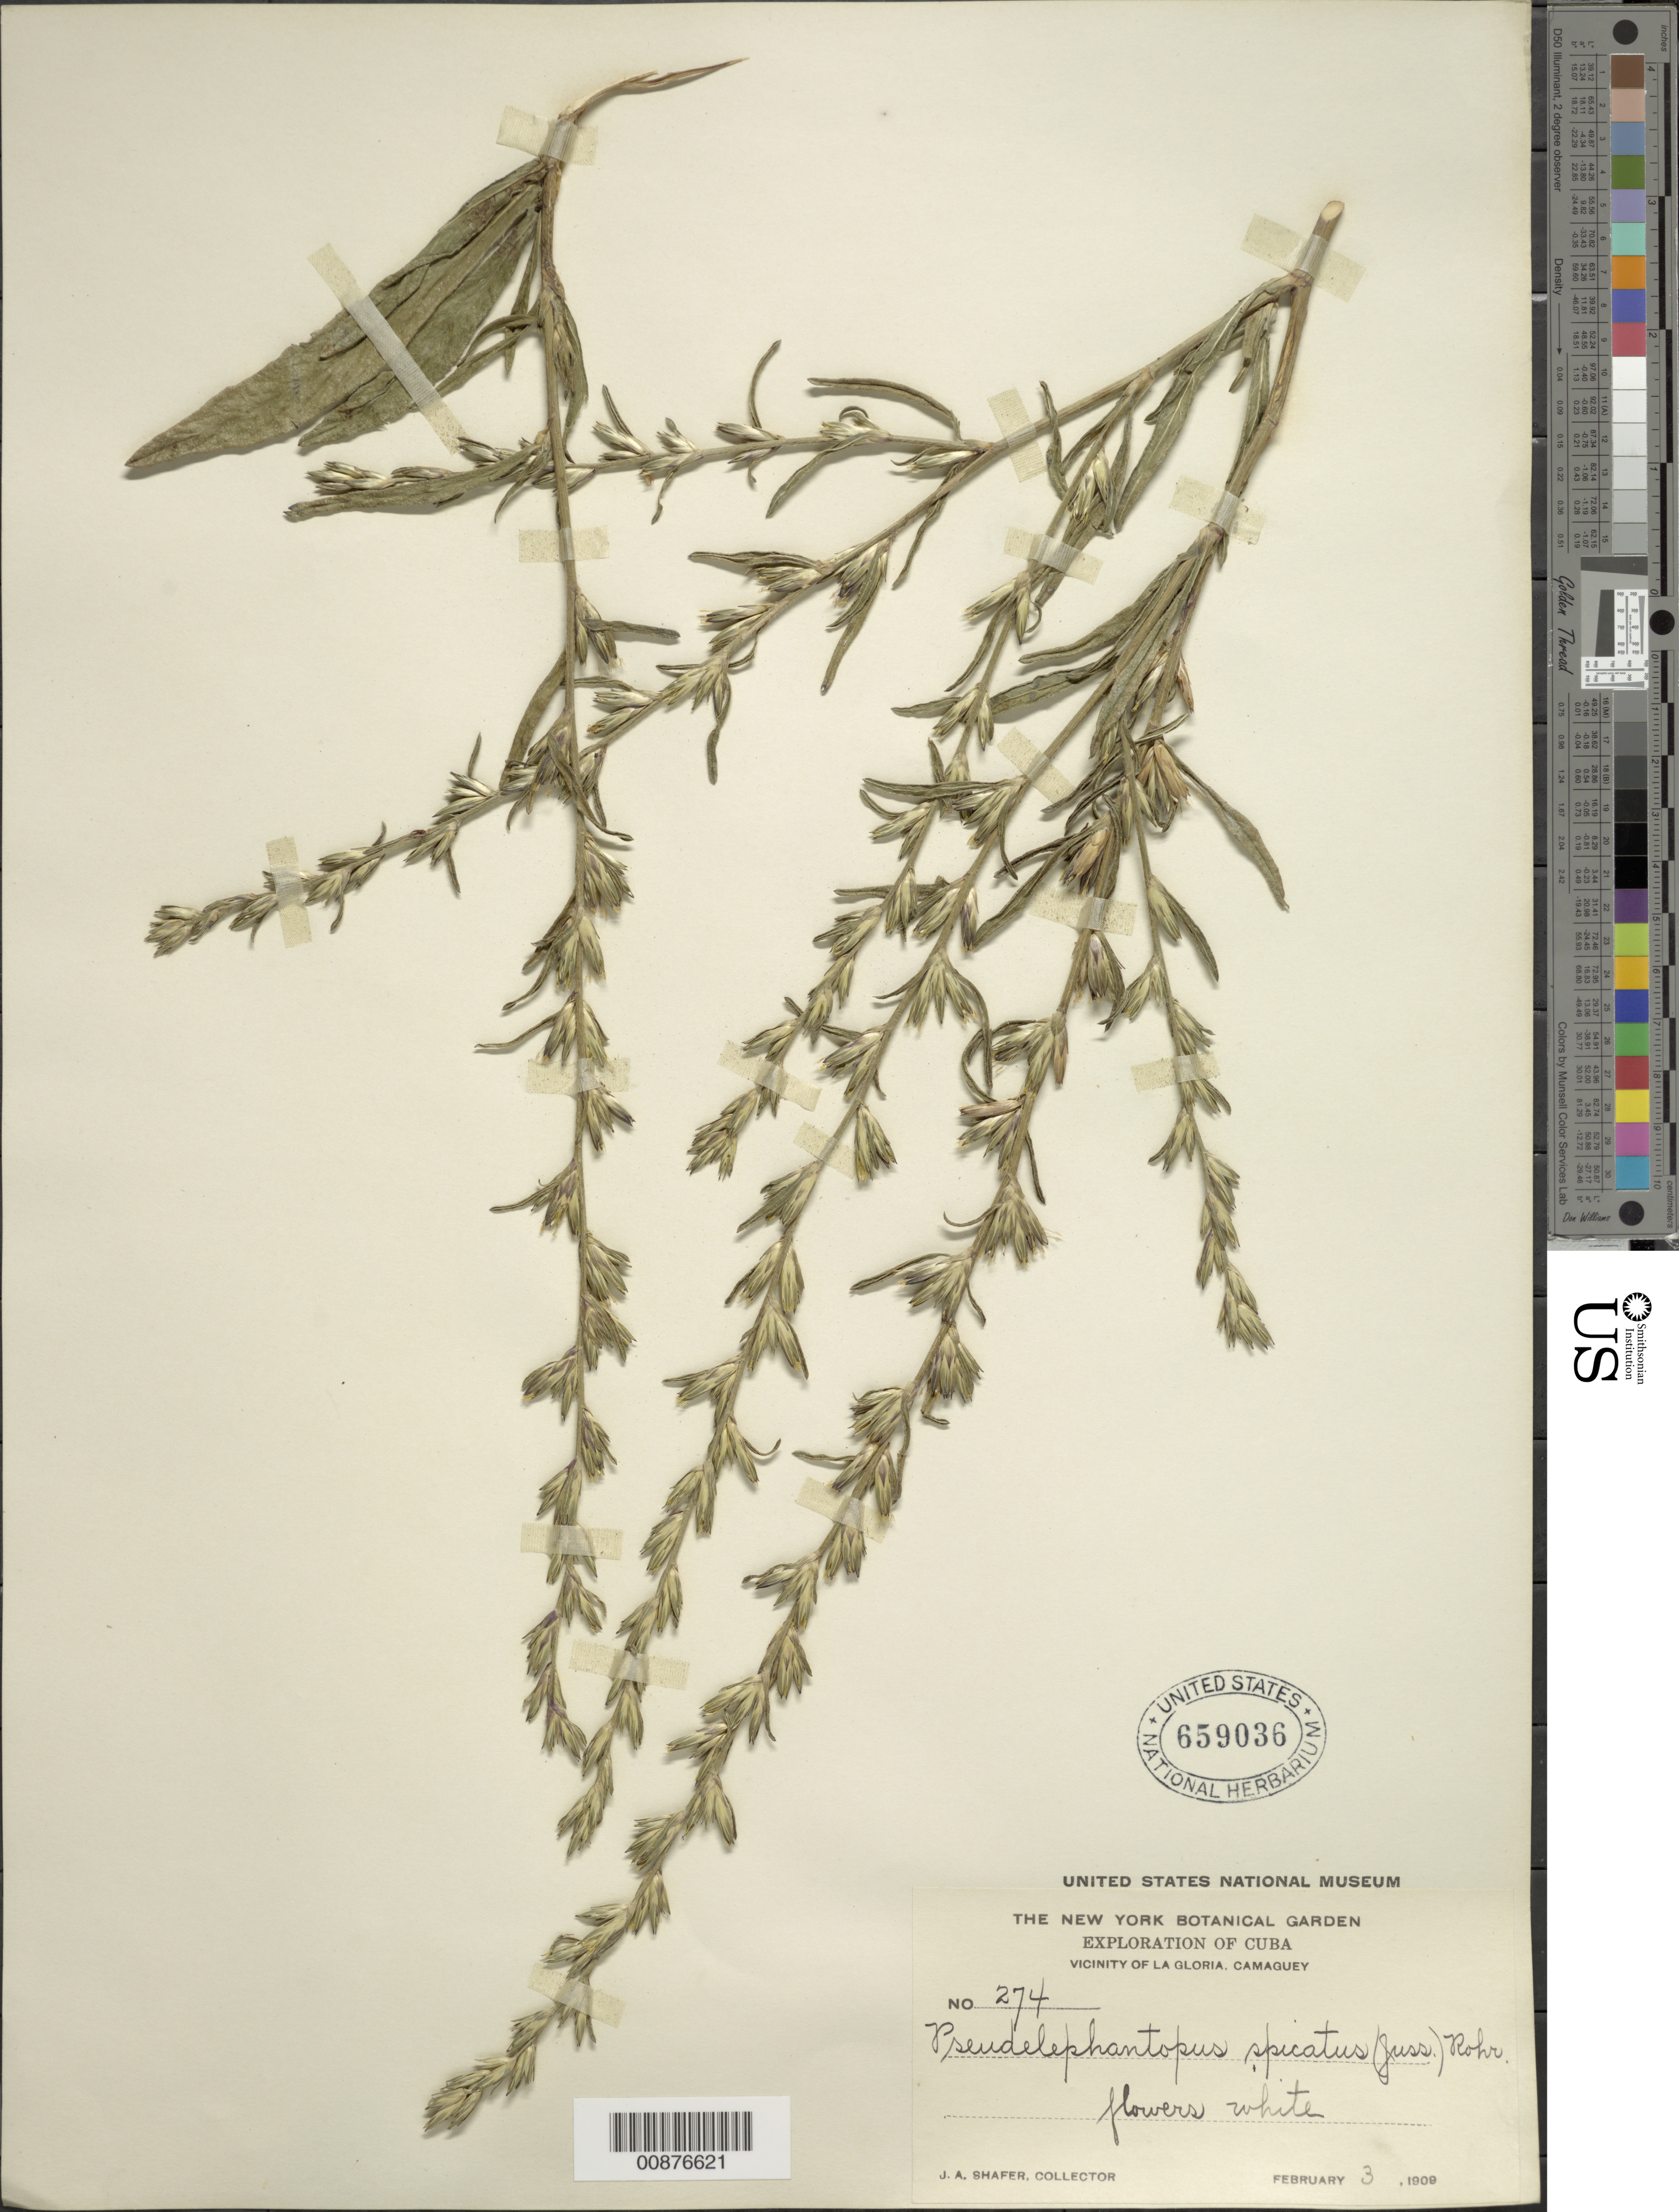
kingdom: Plantae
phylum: Tracheophyta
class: Magnoliopsida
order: Asterales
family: Asteraceae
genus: Pseudelephantopus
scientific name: Pseudelephantopus spicatus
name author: (Juss. ex Aubl.) C.F. Baker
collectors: J. A. Shafer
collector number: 274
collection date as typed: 03 Feb 1909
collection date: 1909-02-03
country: Cuba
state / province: Camaguey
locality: Vicinity of La Gloria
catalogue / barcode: US 659036